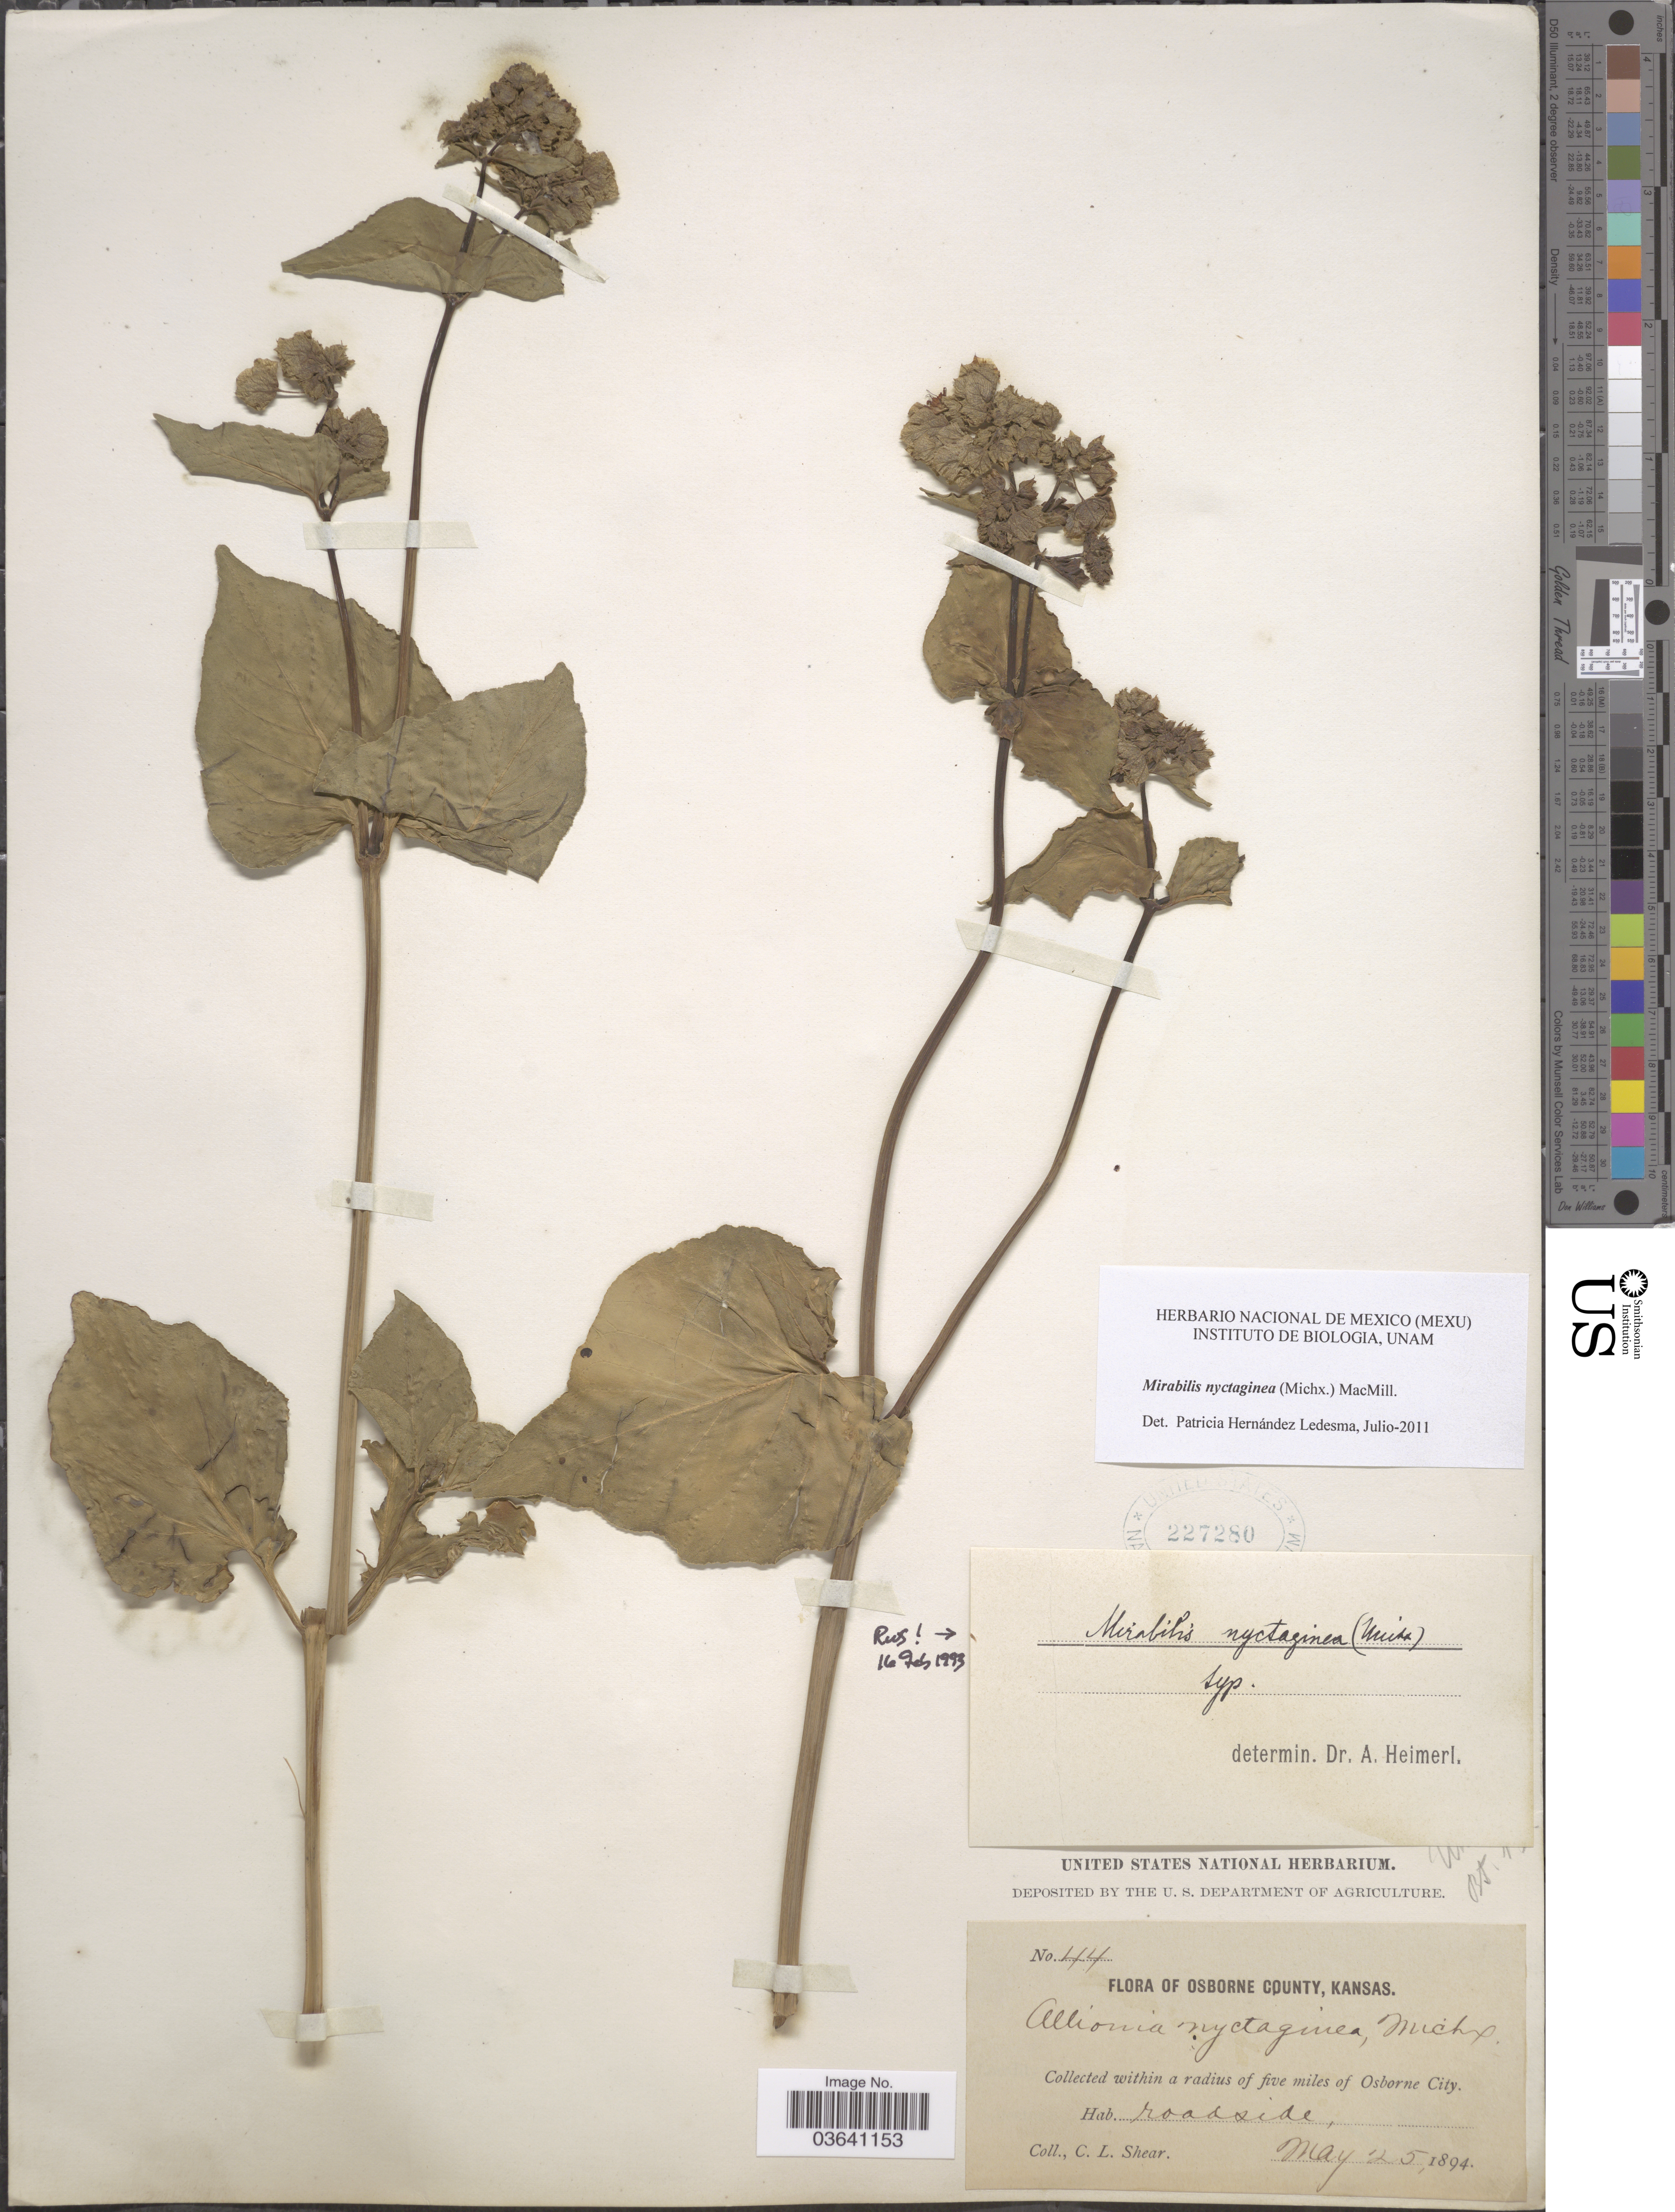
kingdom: Plantae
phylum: Tracheophyta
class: Magnoliopsida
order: Caryophyllales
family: Nyctaginaceae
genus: Mirabilis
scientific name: Mirabilis nyctaginea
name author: (Michx.) MacMill.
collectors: C. L. Shear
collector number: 44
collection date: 1894-05-25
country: United States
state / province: Kansas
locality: Osborne County. Within a radius of five miles of Osborne City.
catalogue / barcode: US 227280